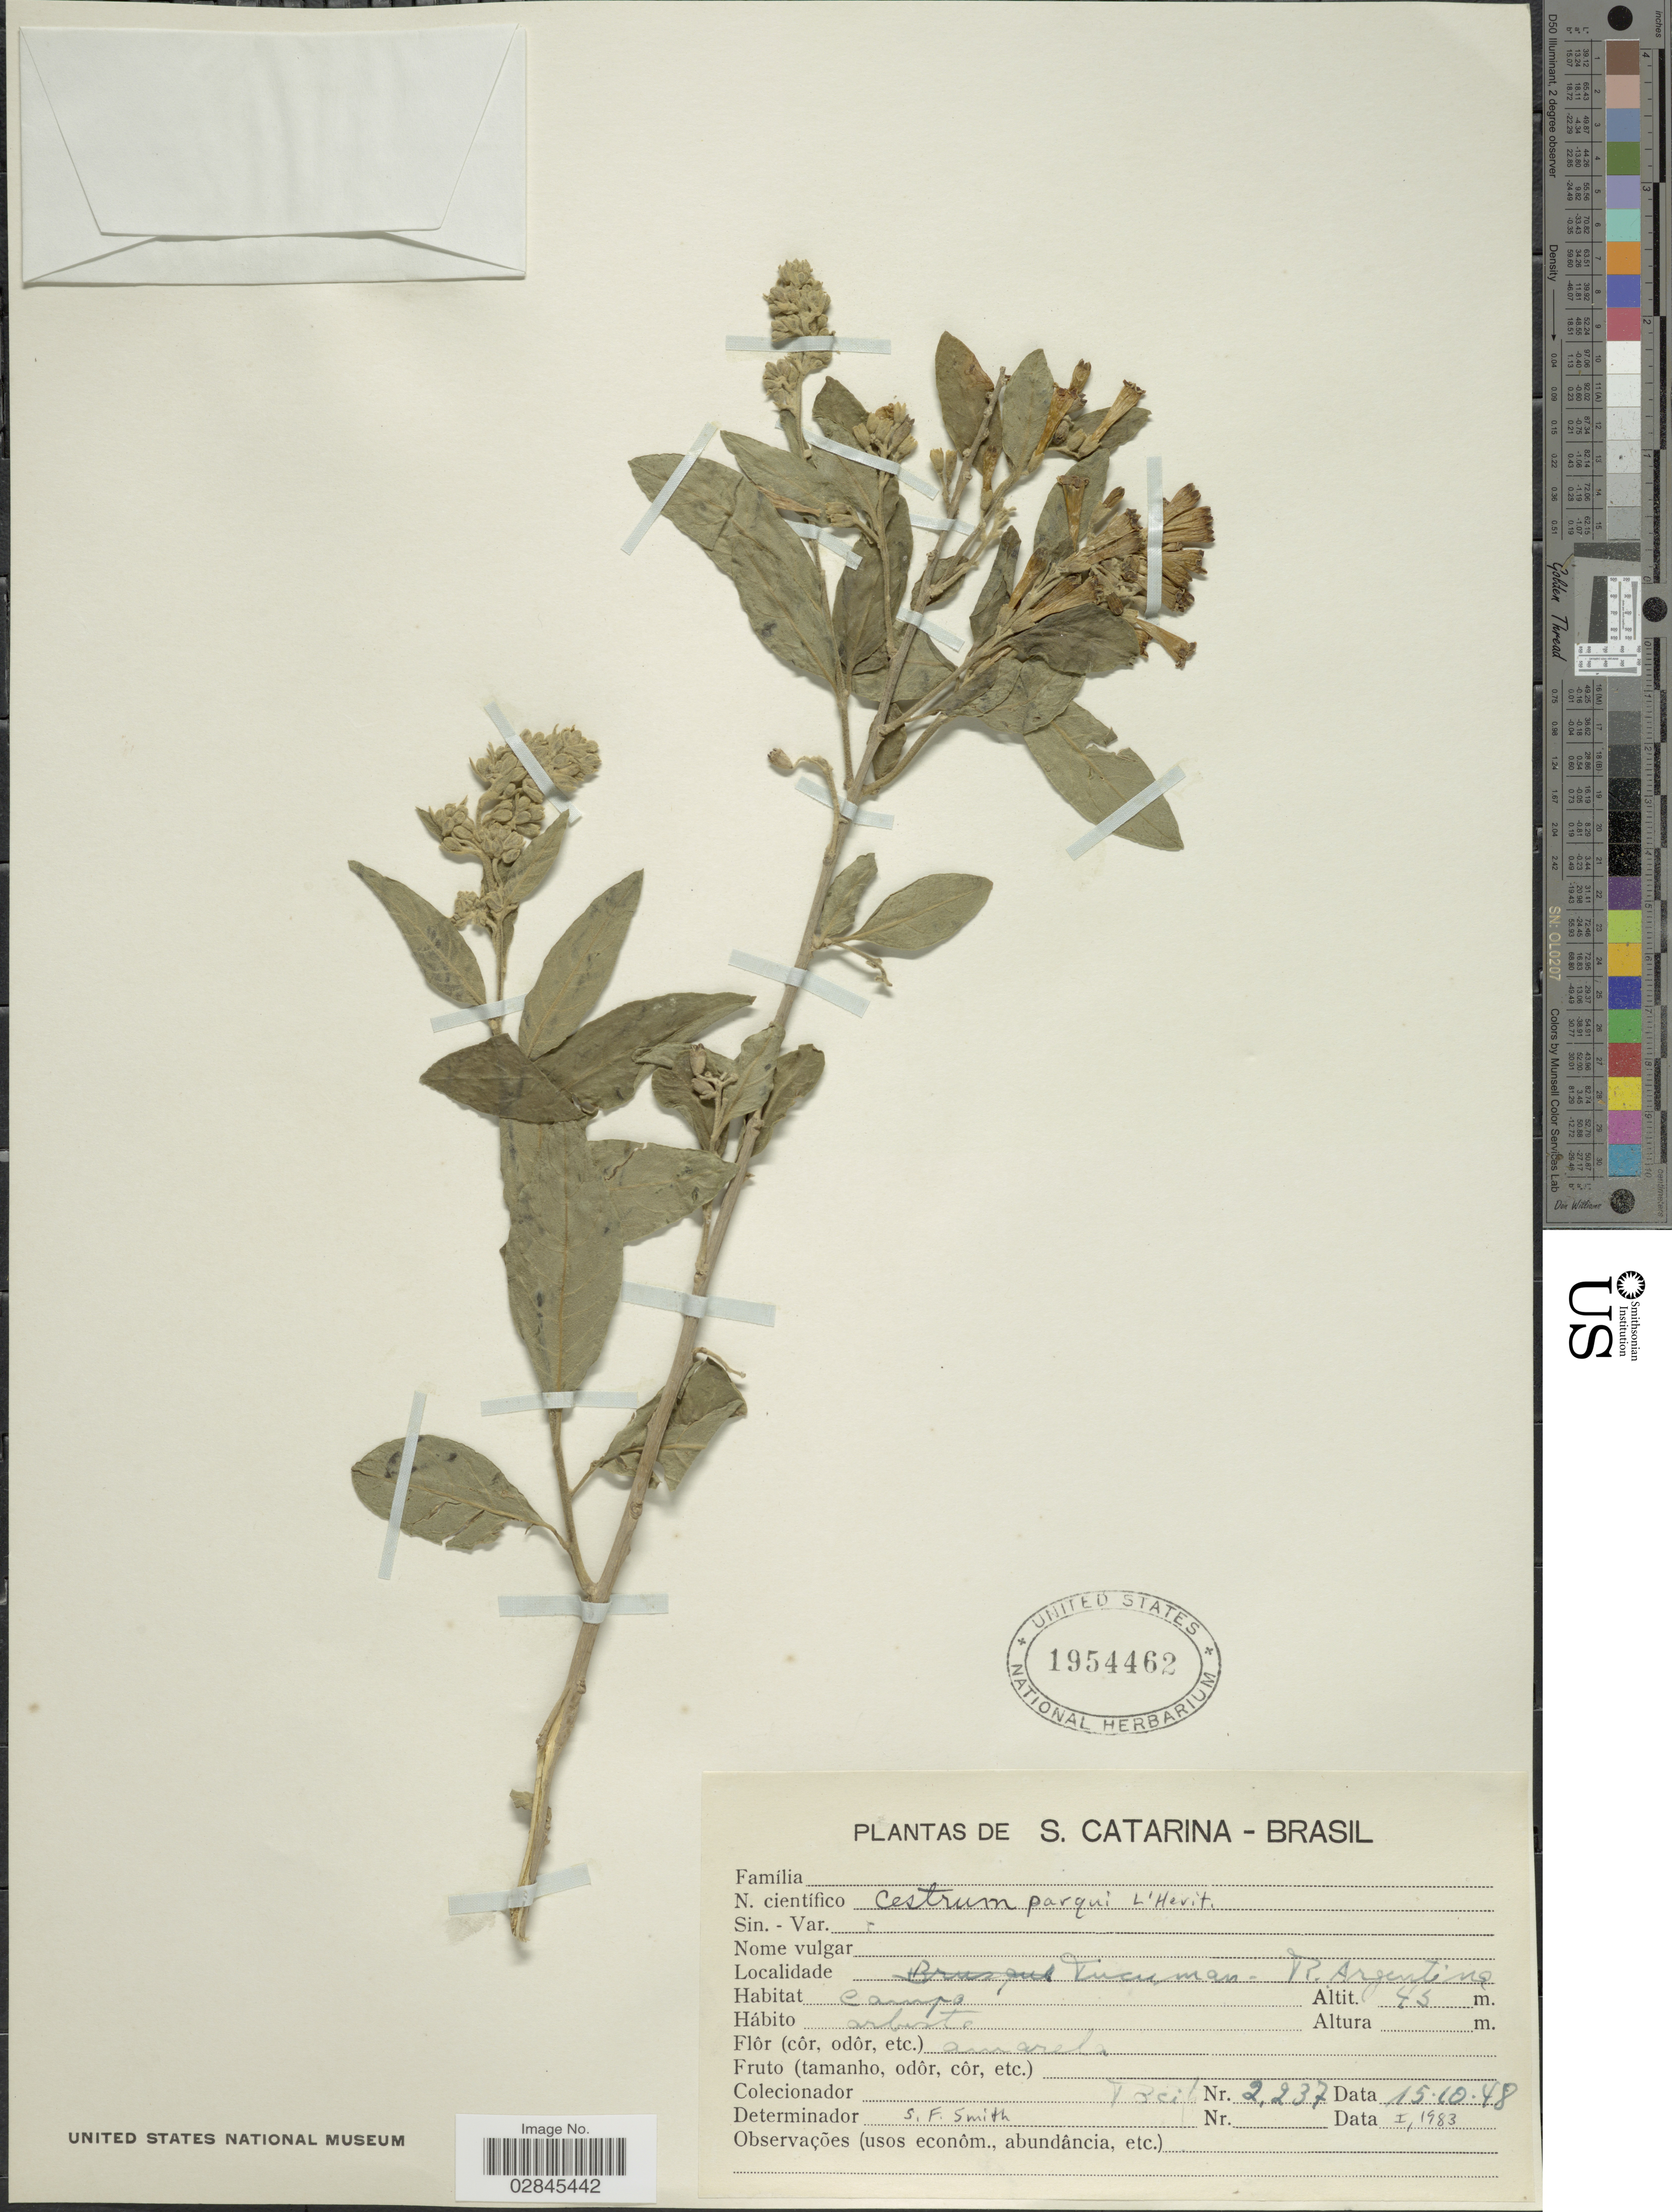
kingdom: Plantae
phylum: Tracheophyta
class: Magnoliopsida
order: Solanales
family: Solanaceae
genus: Cestrum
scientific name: Cestrum parqui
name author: L'Hér.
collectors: -- Reitz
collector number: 2237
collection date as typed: Transcribed d/m/y: 15/10/48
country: Argentina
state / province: Tucuman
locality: R. Argentina.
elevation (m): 45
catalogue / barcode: US 1954462